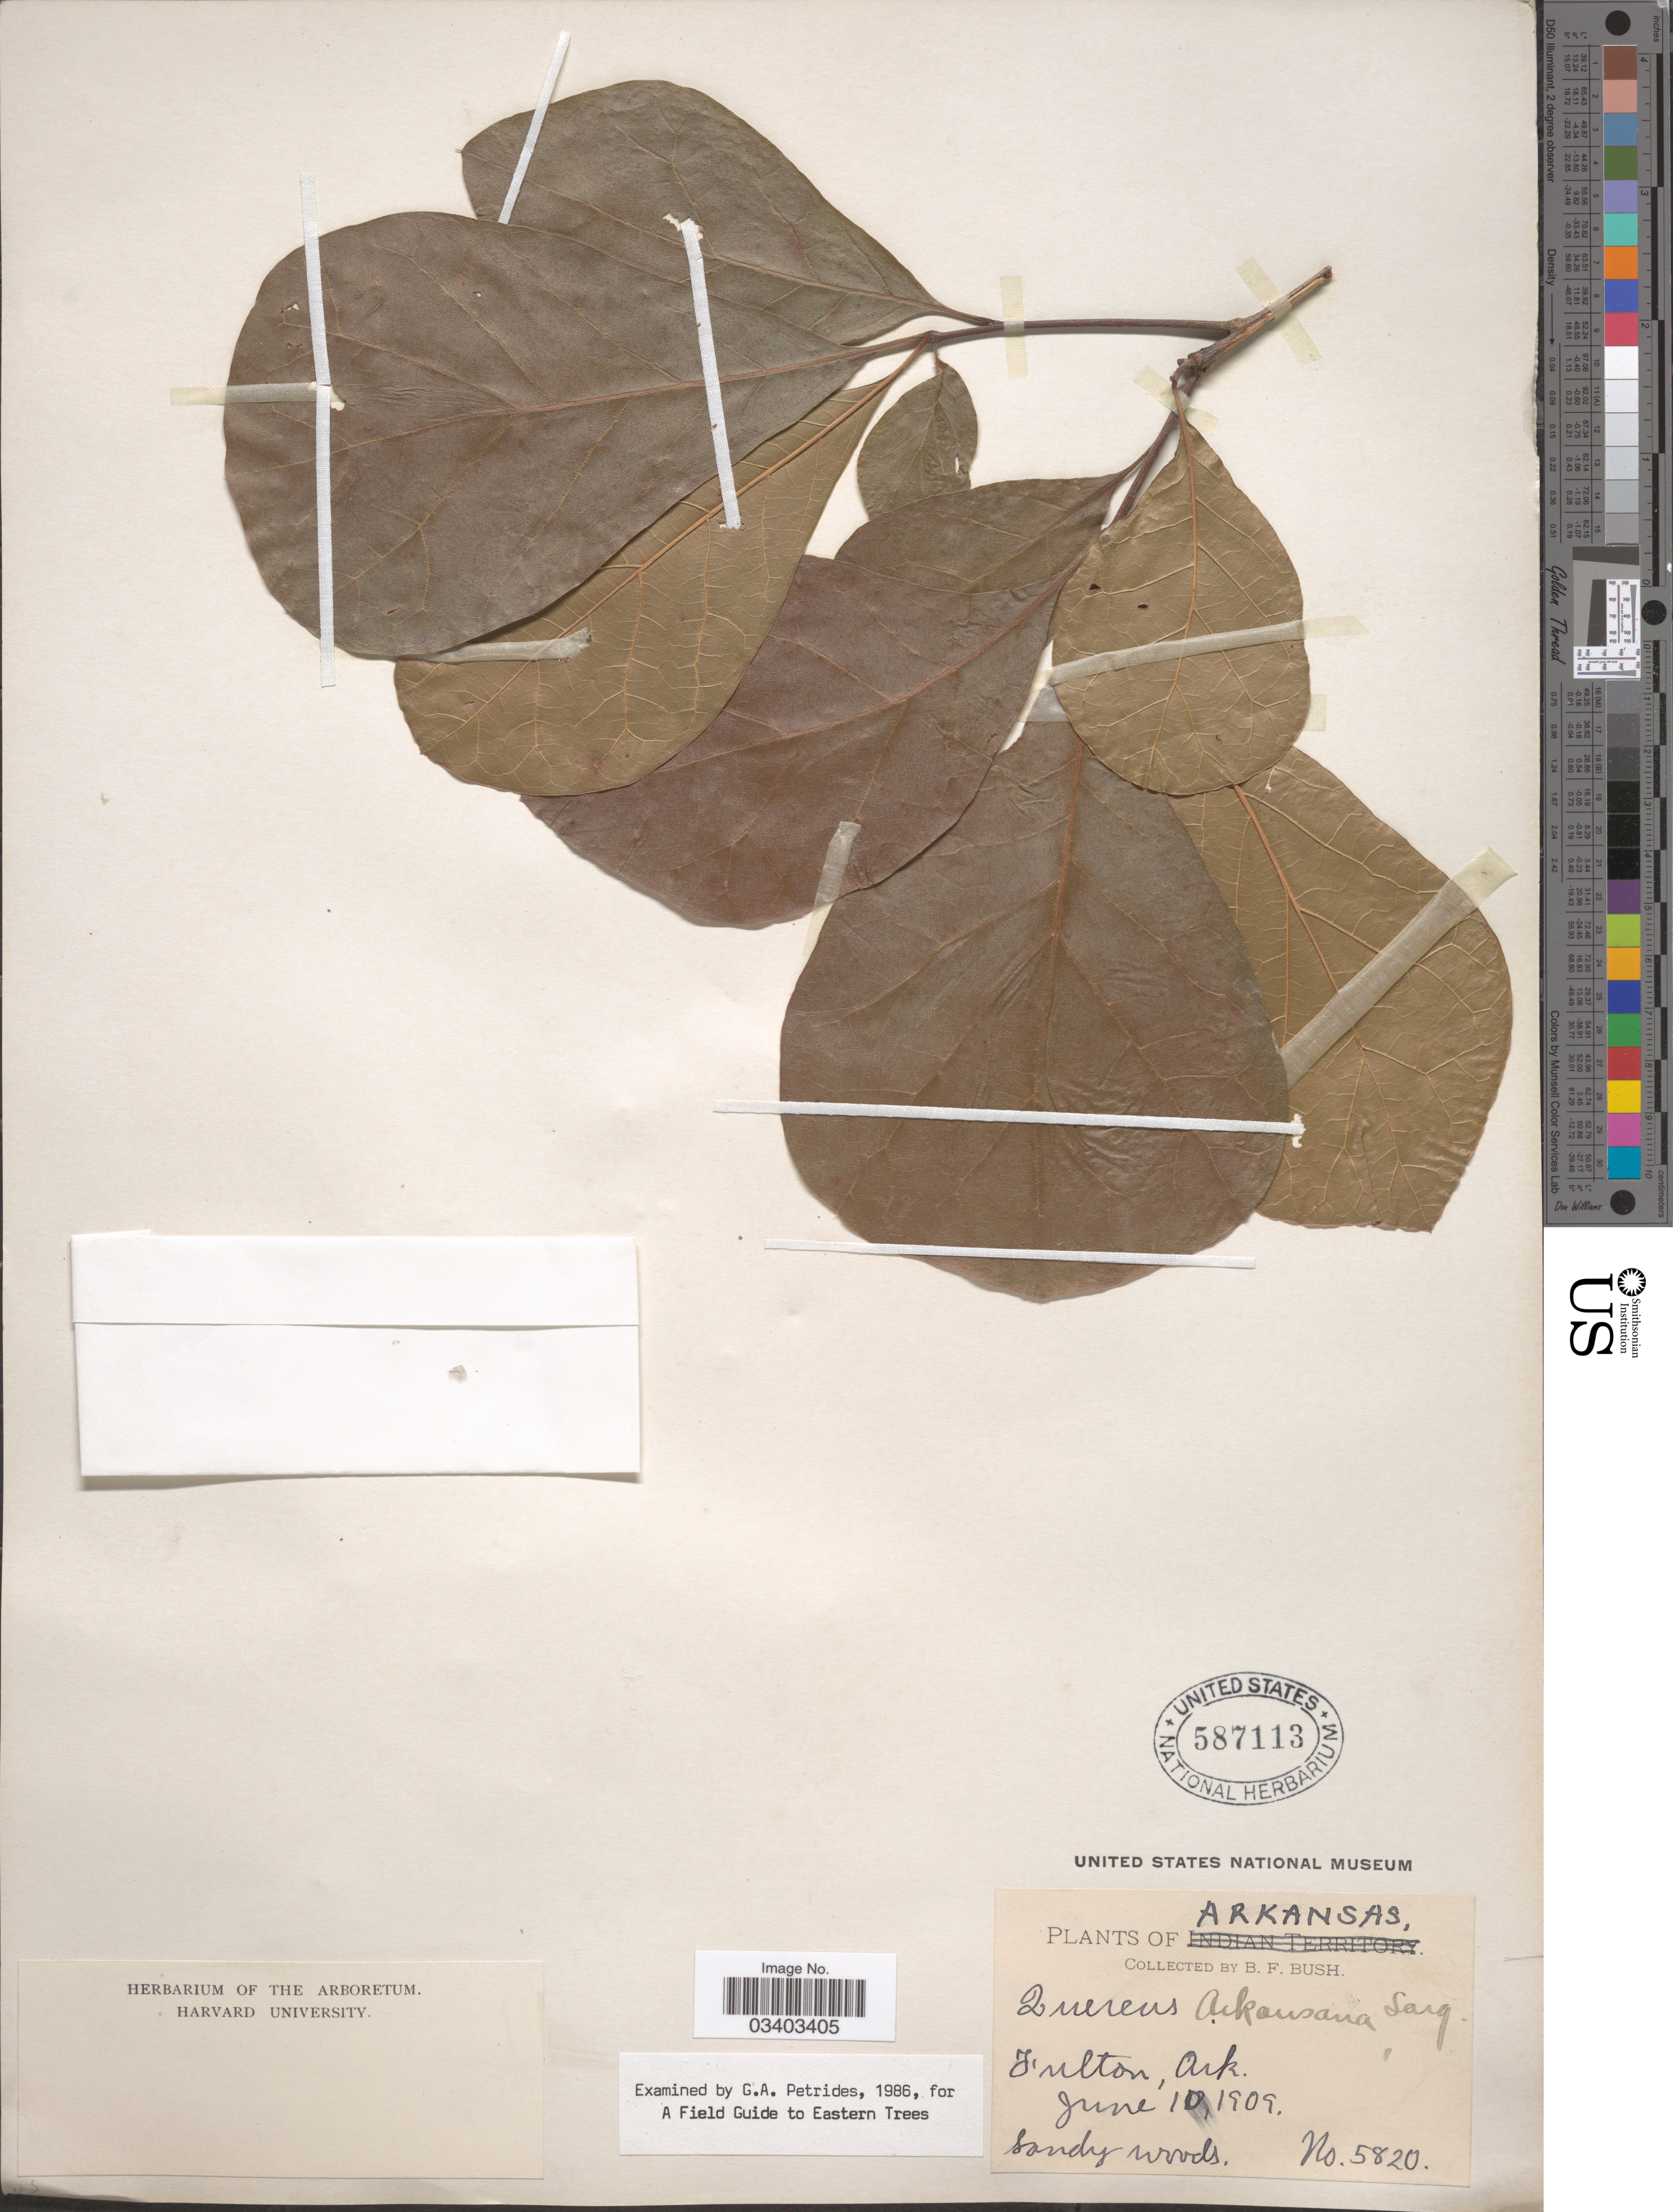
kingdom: Plantae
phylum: Tracheophyta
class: Magnoliopsida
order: Fagales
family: Fagaceae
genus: Quercus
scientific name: Quercus breviloba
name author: (Torr.) Sarg.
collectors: B. F. Bush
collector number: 5820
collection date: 1909-06-10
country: United States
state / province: Arkansas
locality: Fulton.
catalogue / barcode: US 587113